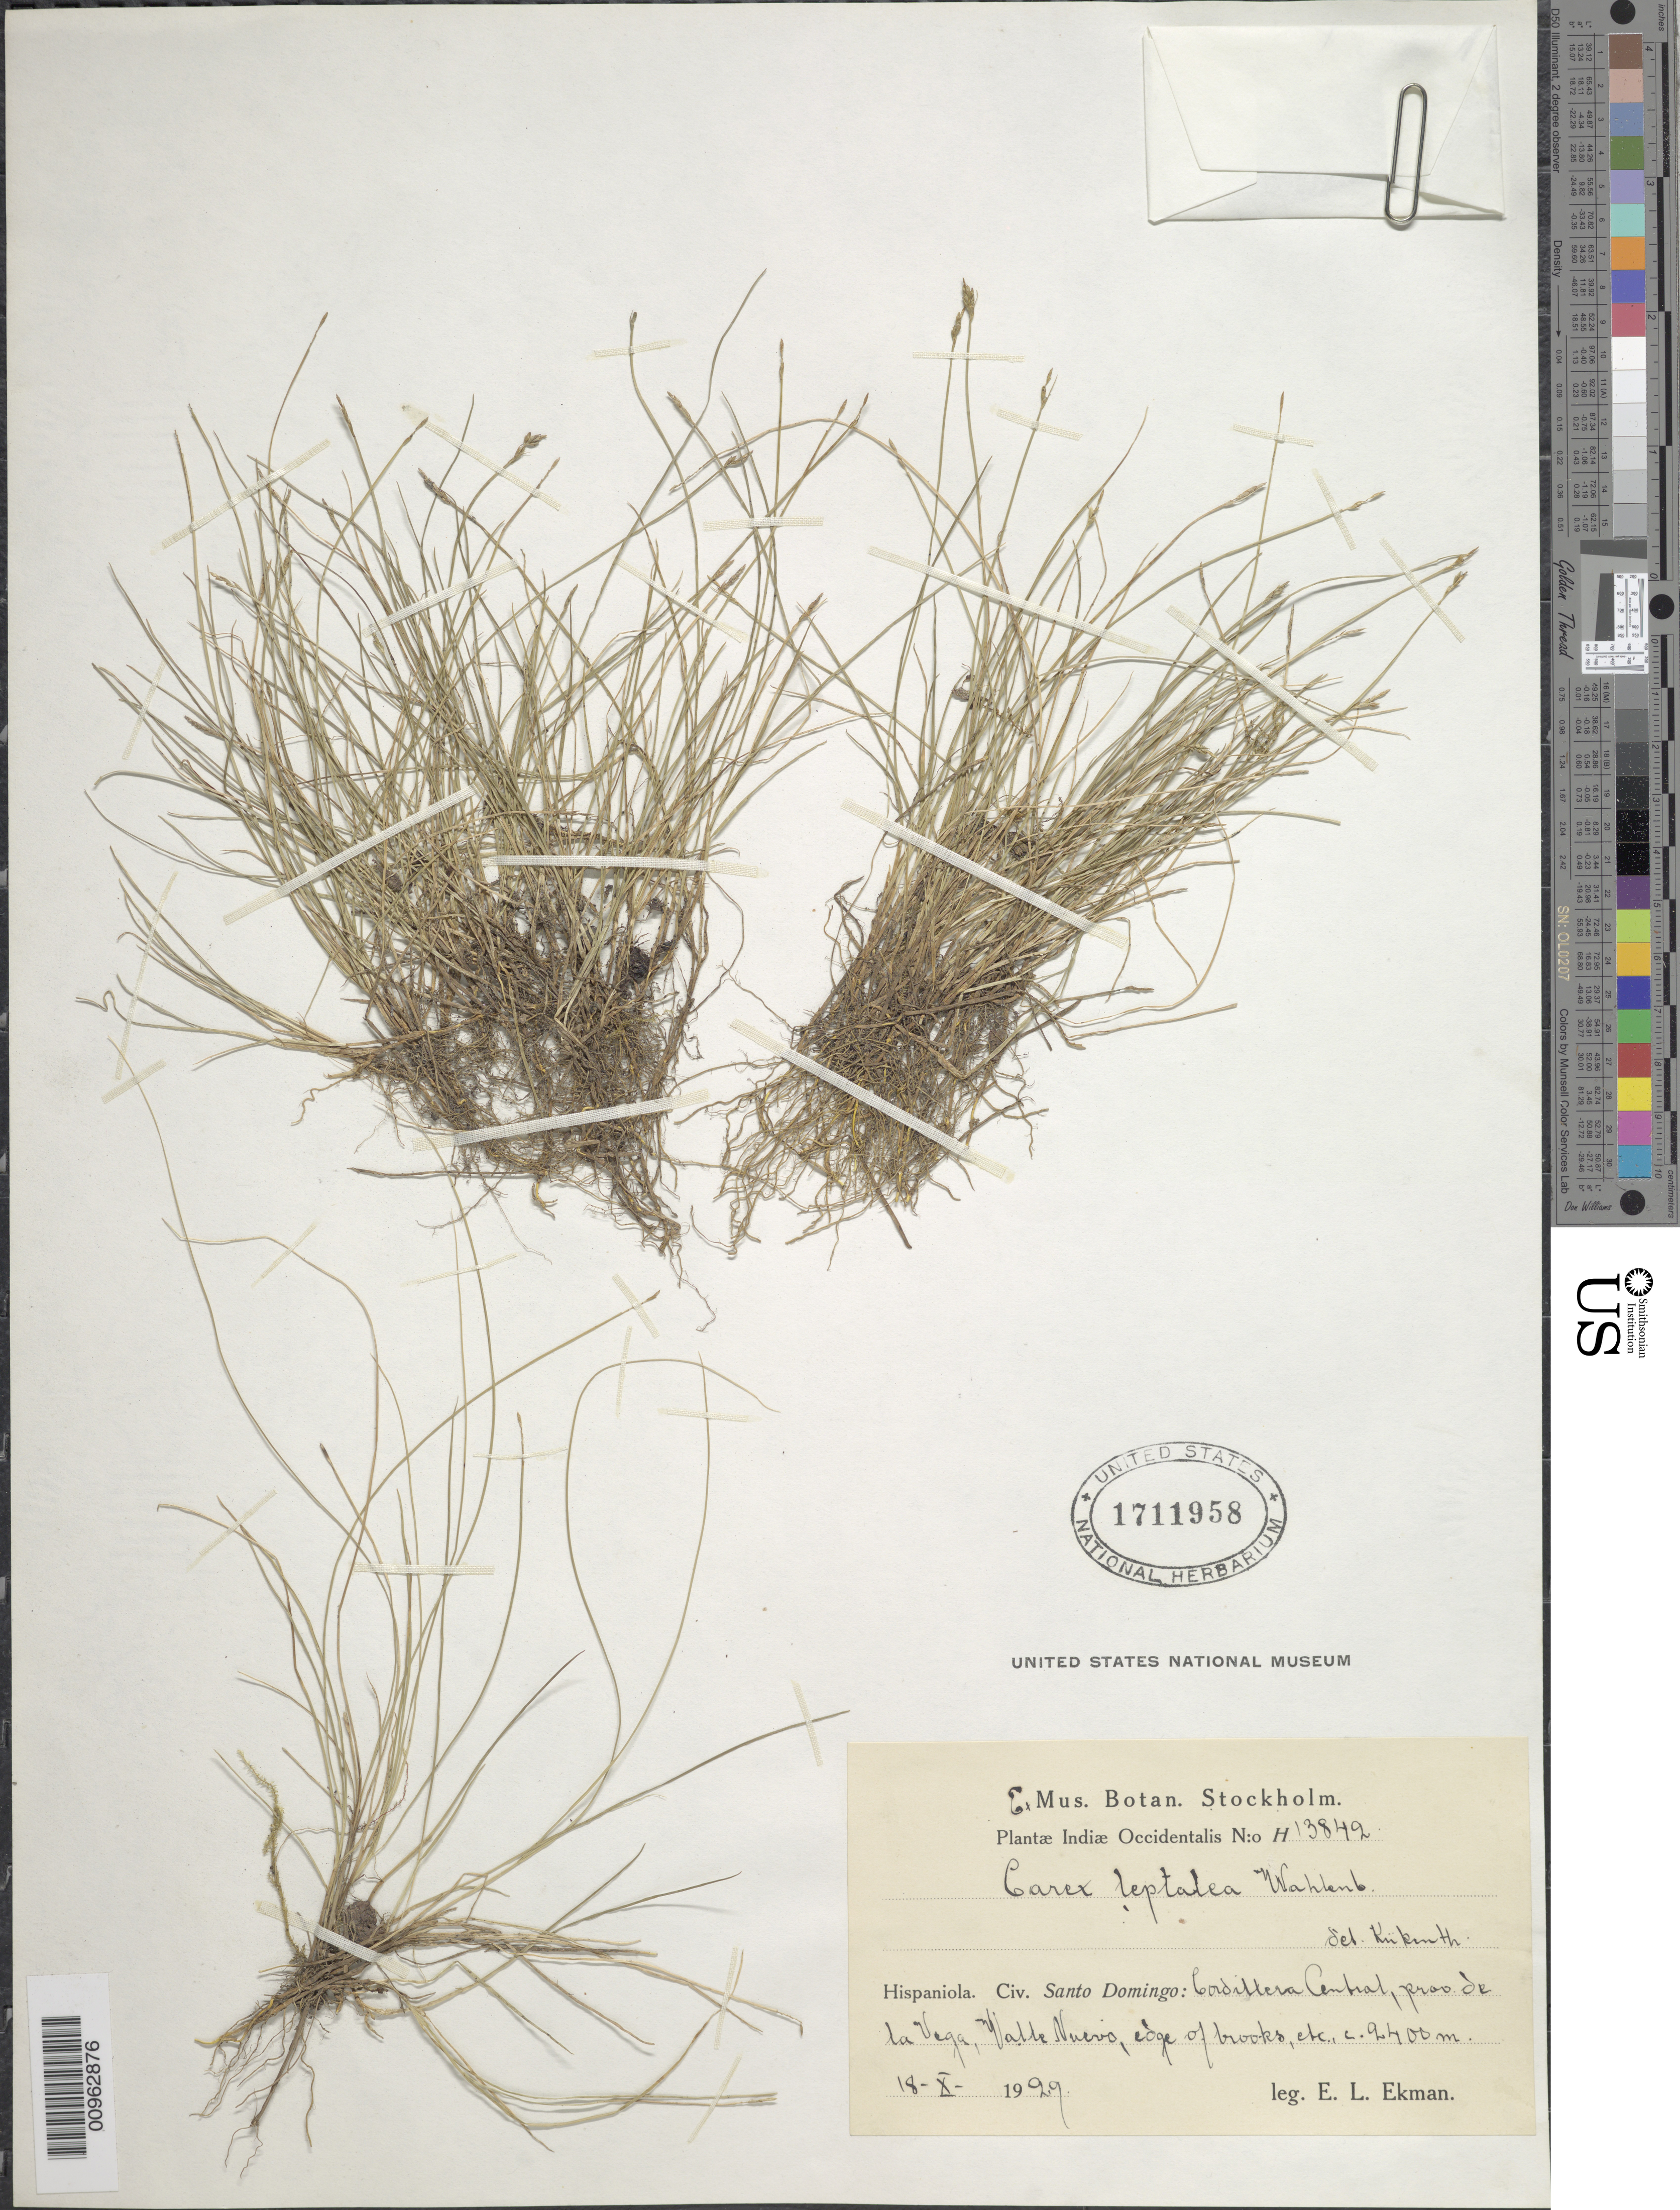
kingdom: Plantae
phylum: Tracheophyta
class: Liliopsida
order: Poales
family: Cyperaceae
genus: Carex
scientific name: Carex leptalea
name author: Wahlenb.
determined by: Kükenthal, G.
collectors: E. L. Ekman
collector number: H 13842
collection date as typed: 18 Oct 1929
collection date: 1929-10-18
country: Dominican Republic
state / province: La Vega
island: Hispaniola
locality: Cordillera Central, Valle Nuevo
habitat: Edge of brooks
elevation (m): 2400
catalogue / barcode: US 1711958